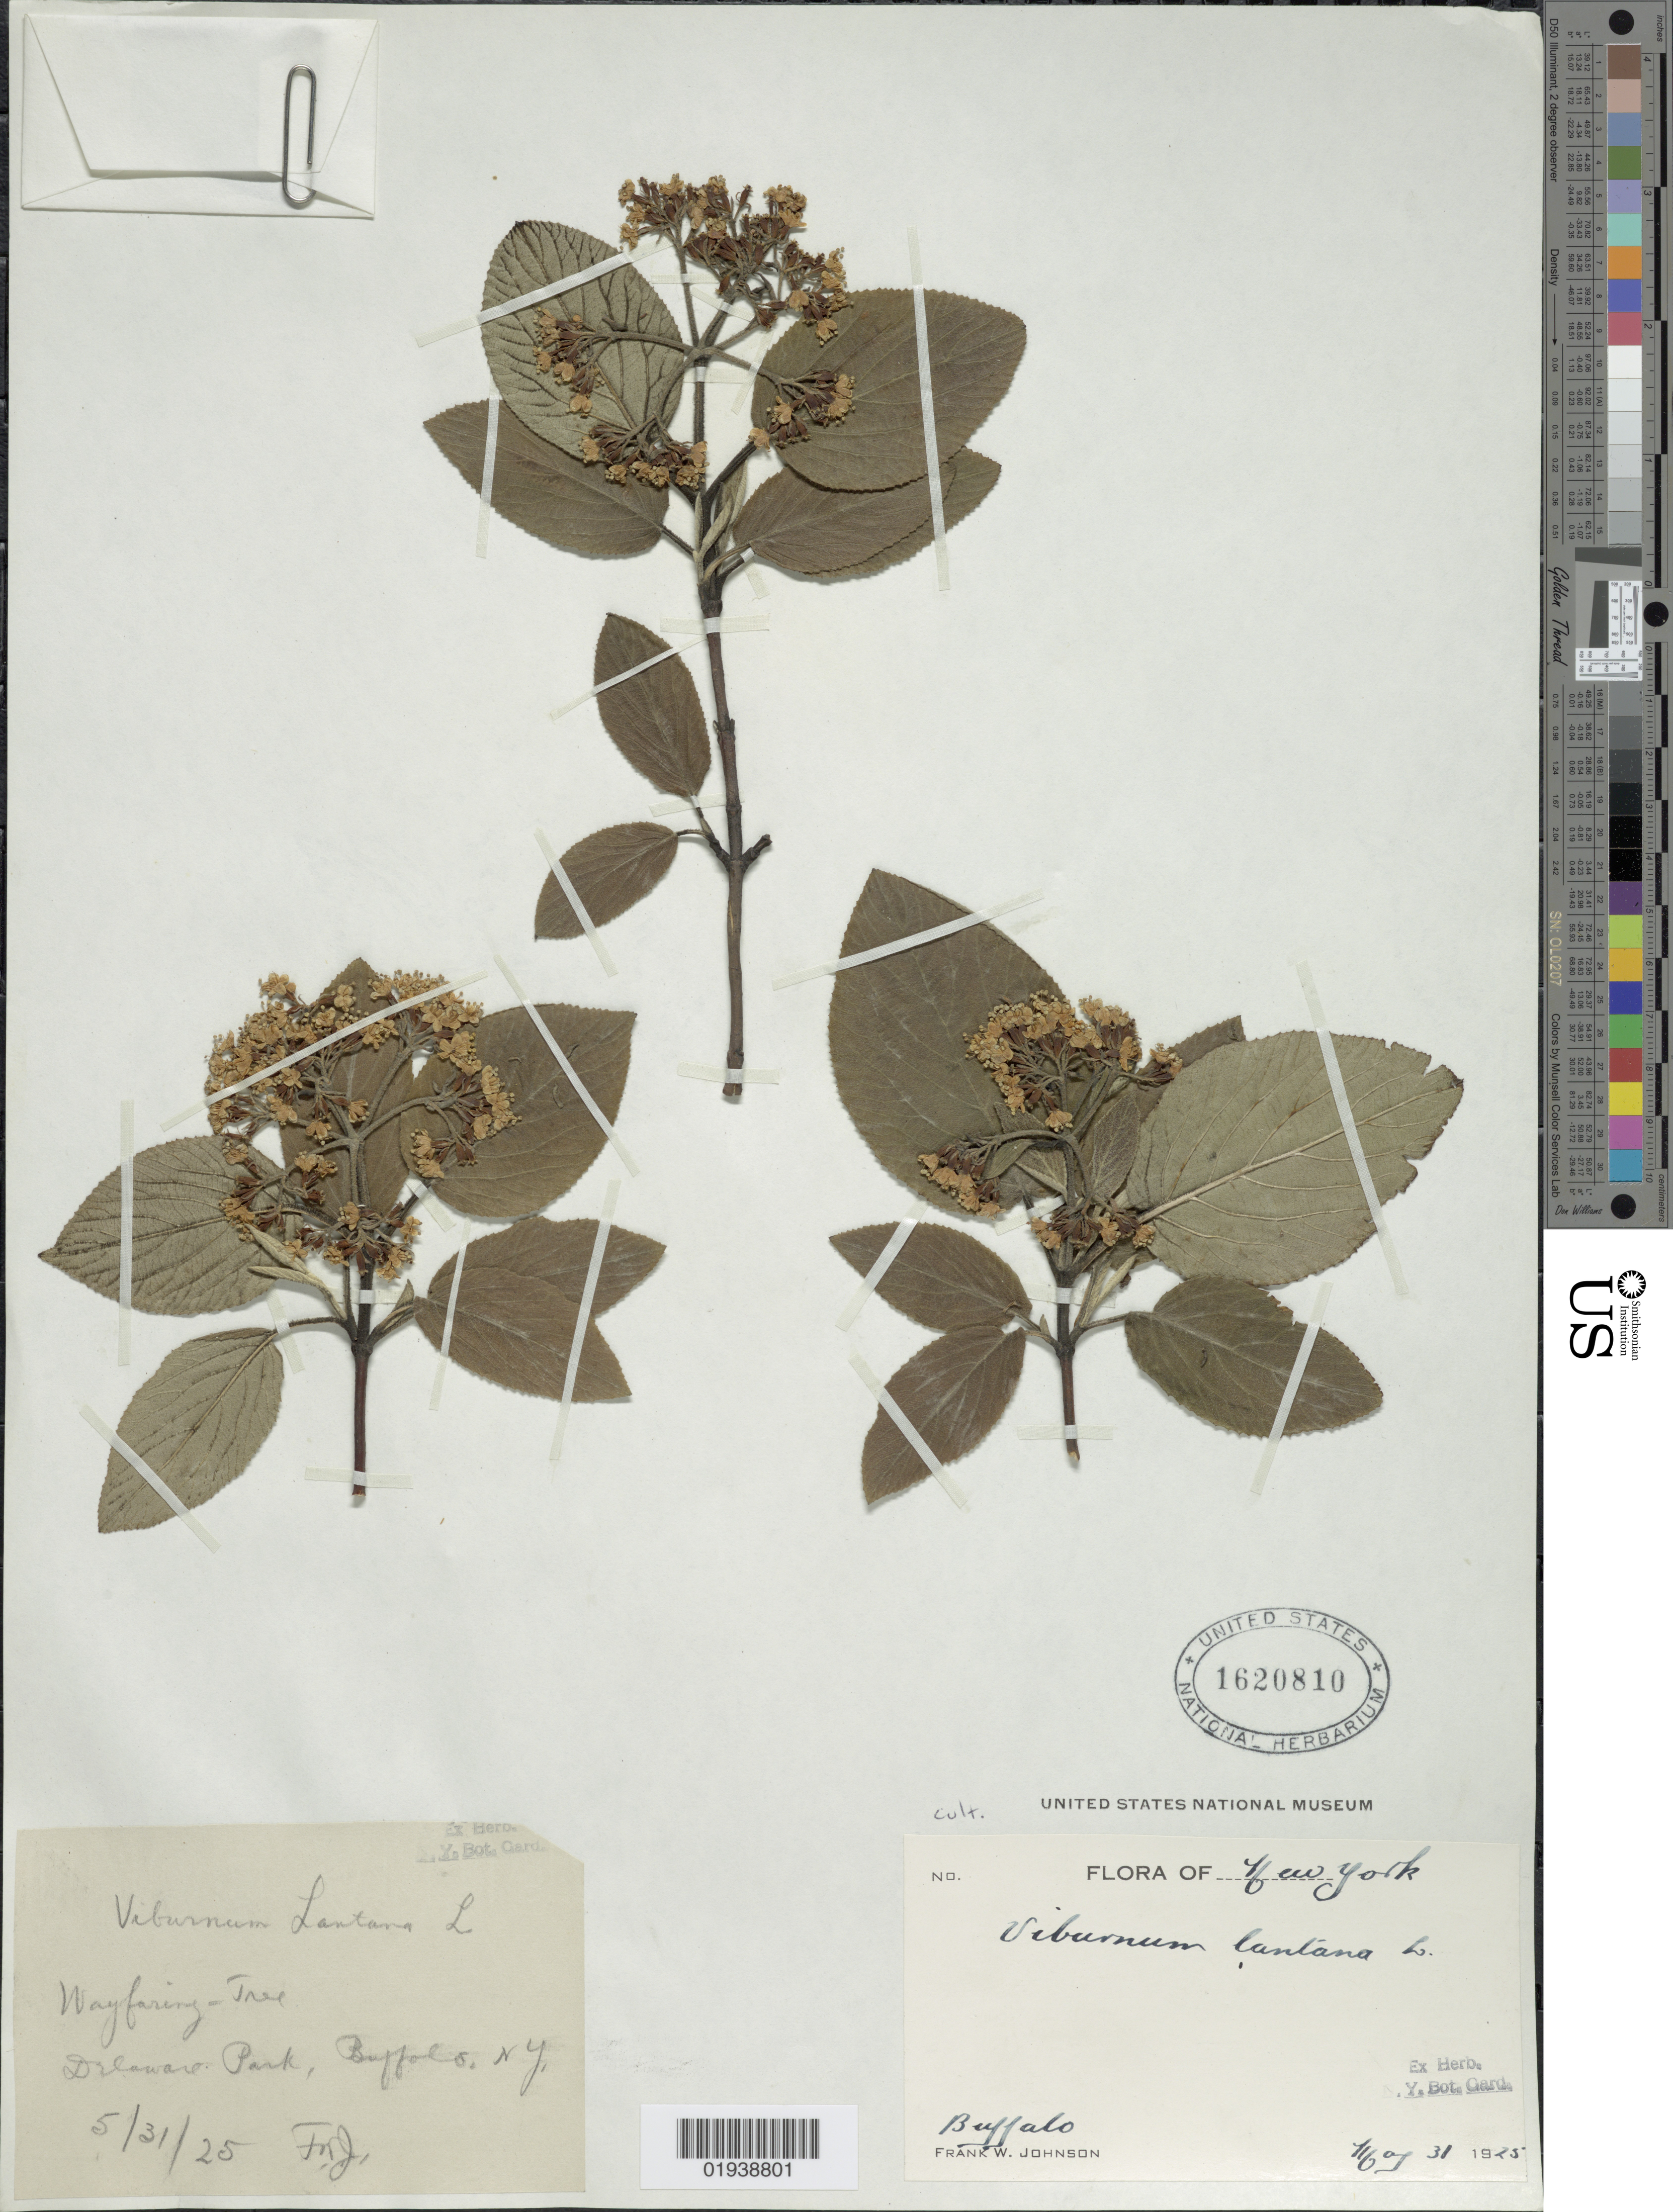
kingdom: Plantae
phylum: Tracheophyta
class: Magnoliopsida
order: Dipsacales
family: Viburnaceae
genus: Viburnum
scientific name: Viburnum lantana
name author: L.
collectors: F. W. Johnson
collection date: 1925-05-31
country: United States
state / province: New York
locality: Delaware Park, Buffalo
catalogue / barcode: US 1620810